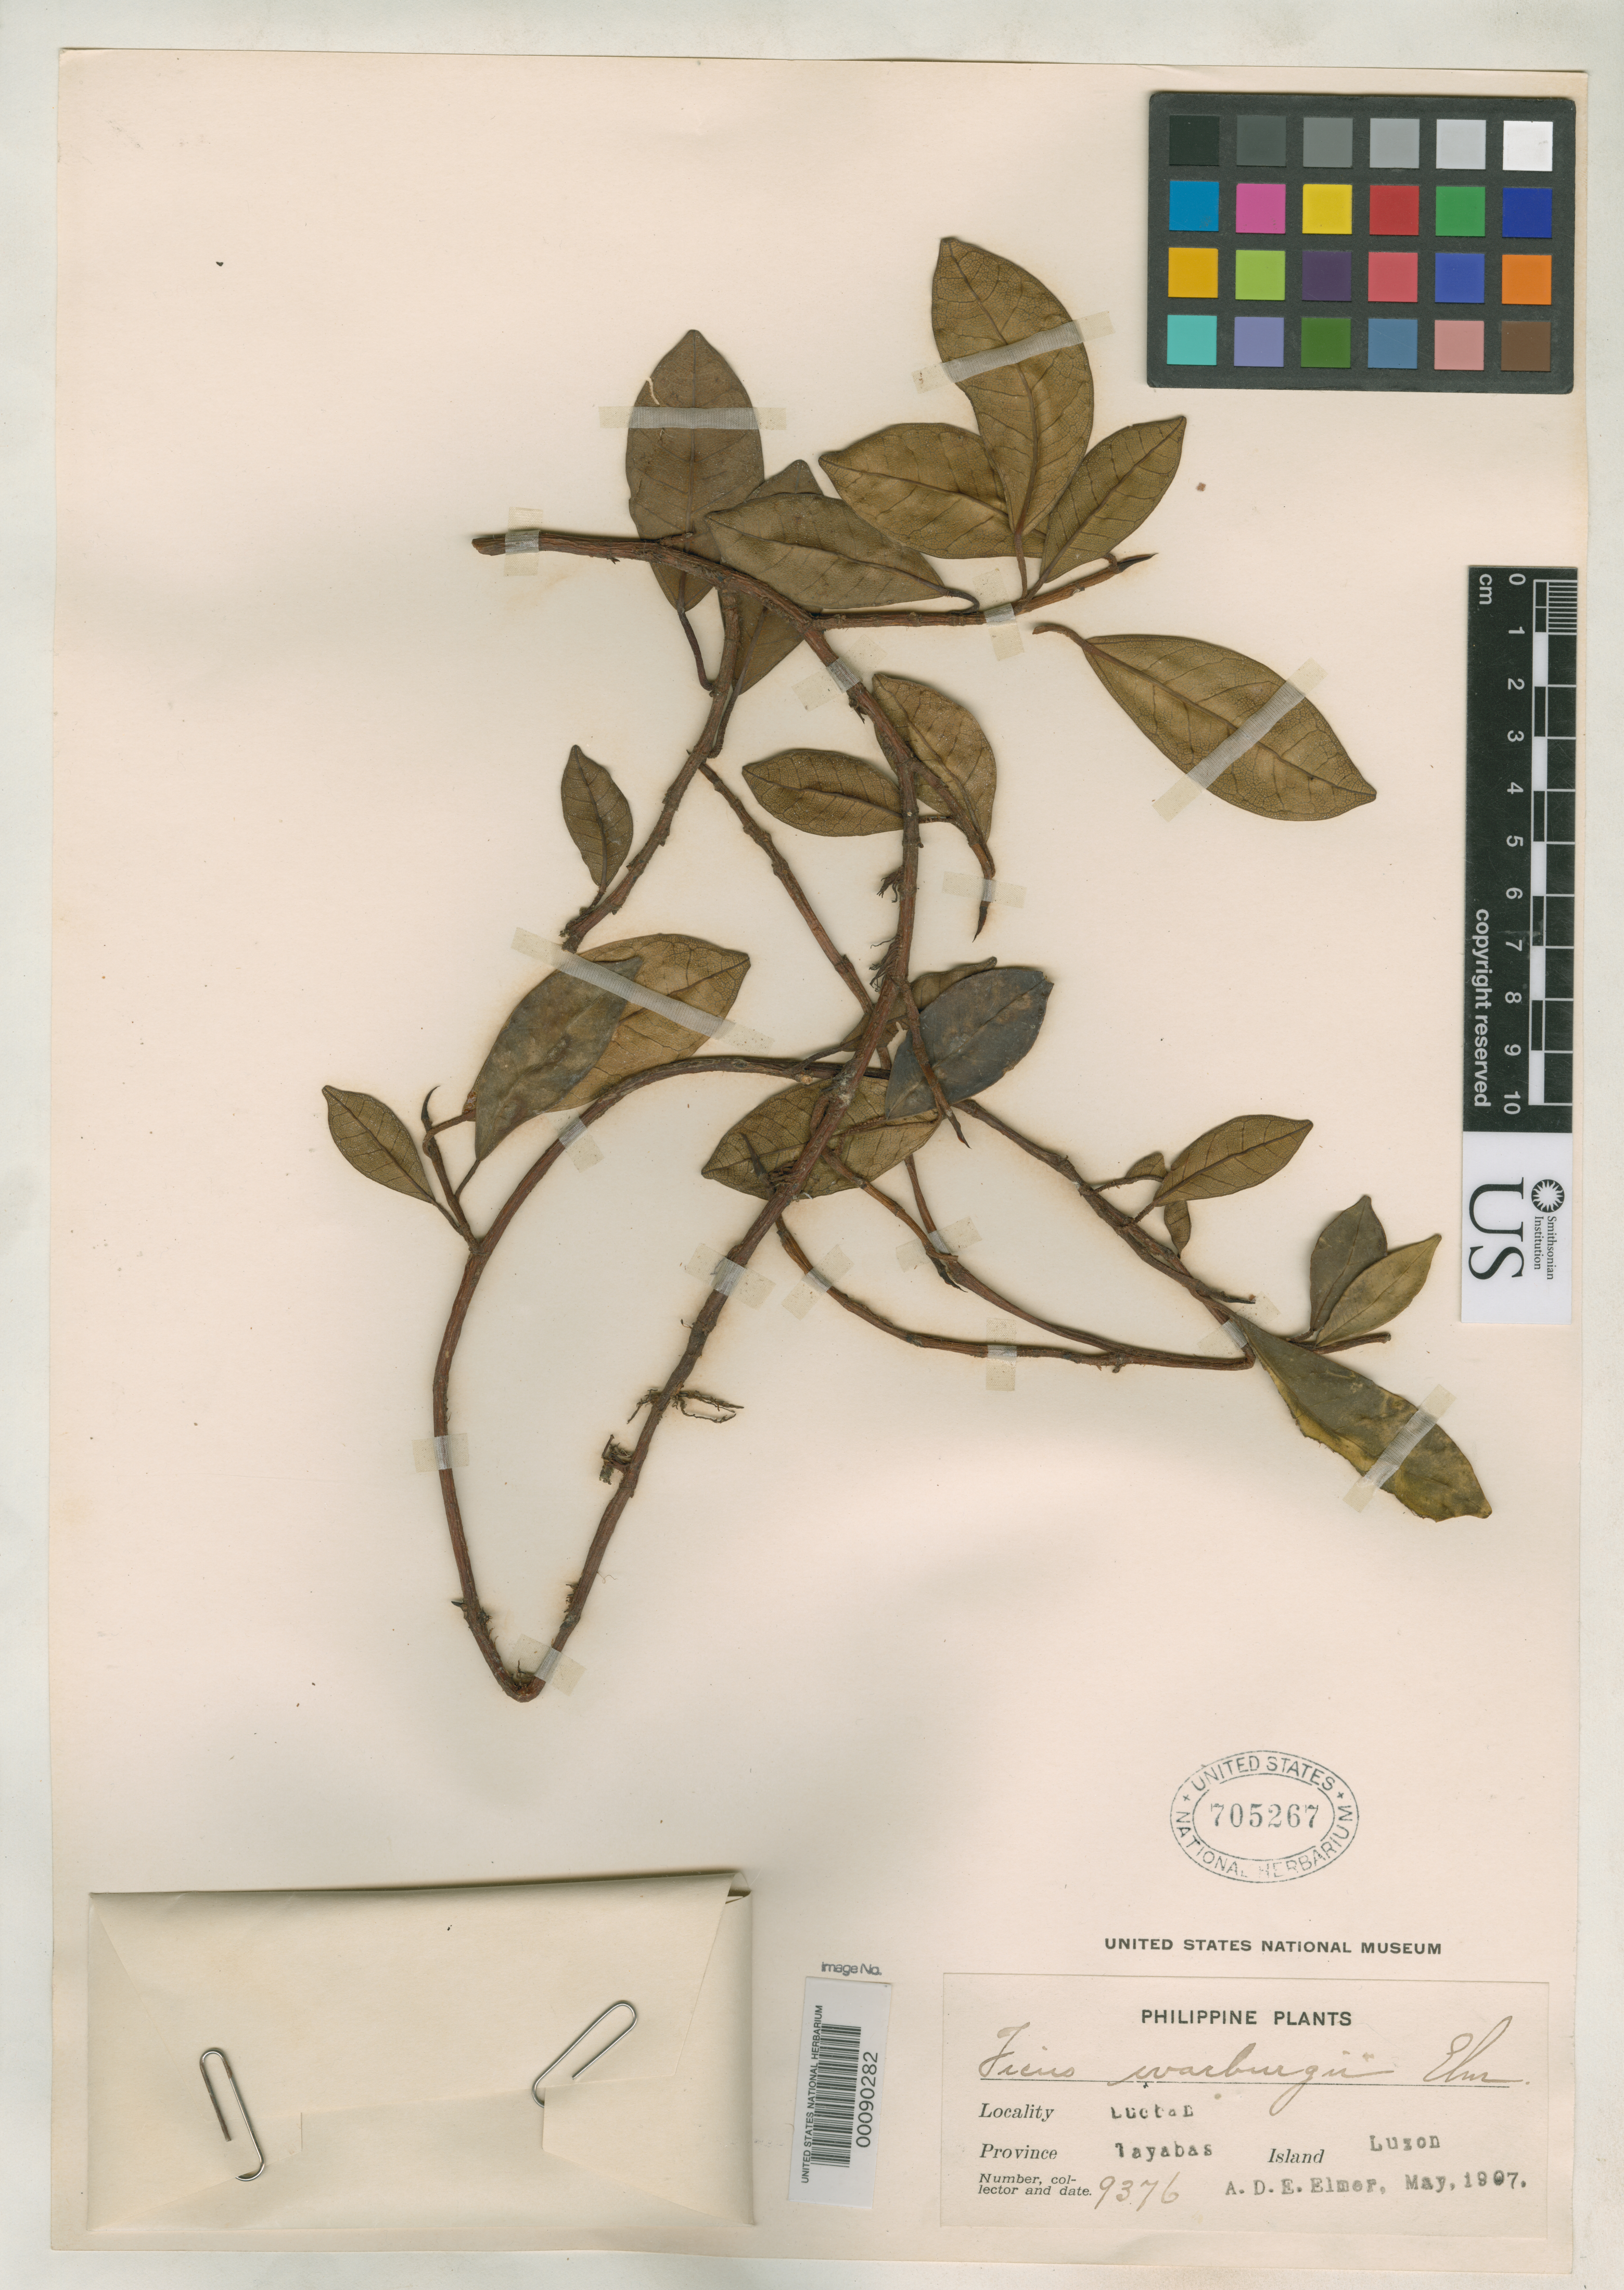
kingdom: Plantae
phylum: Tracheophyta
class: Magnoliopsida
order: Rosales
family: Moraceae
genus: Ficus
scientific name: Ficus warburgii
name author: Elmer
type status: Isotype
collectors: A. D. E. Elmer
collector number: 9376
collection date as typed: May 1907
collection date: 1907-05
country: Philippines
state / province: Calabarzon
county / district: Quezon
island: Luzon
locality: Lucban, Province of Tayabas, Luzon.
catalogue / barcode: US 705267